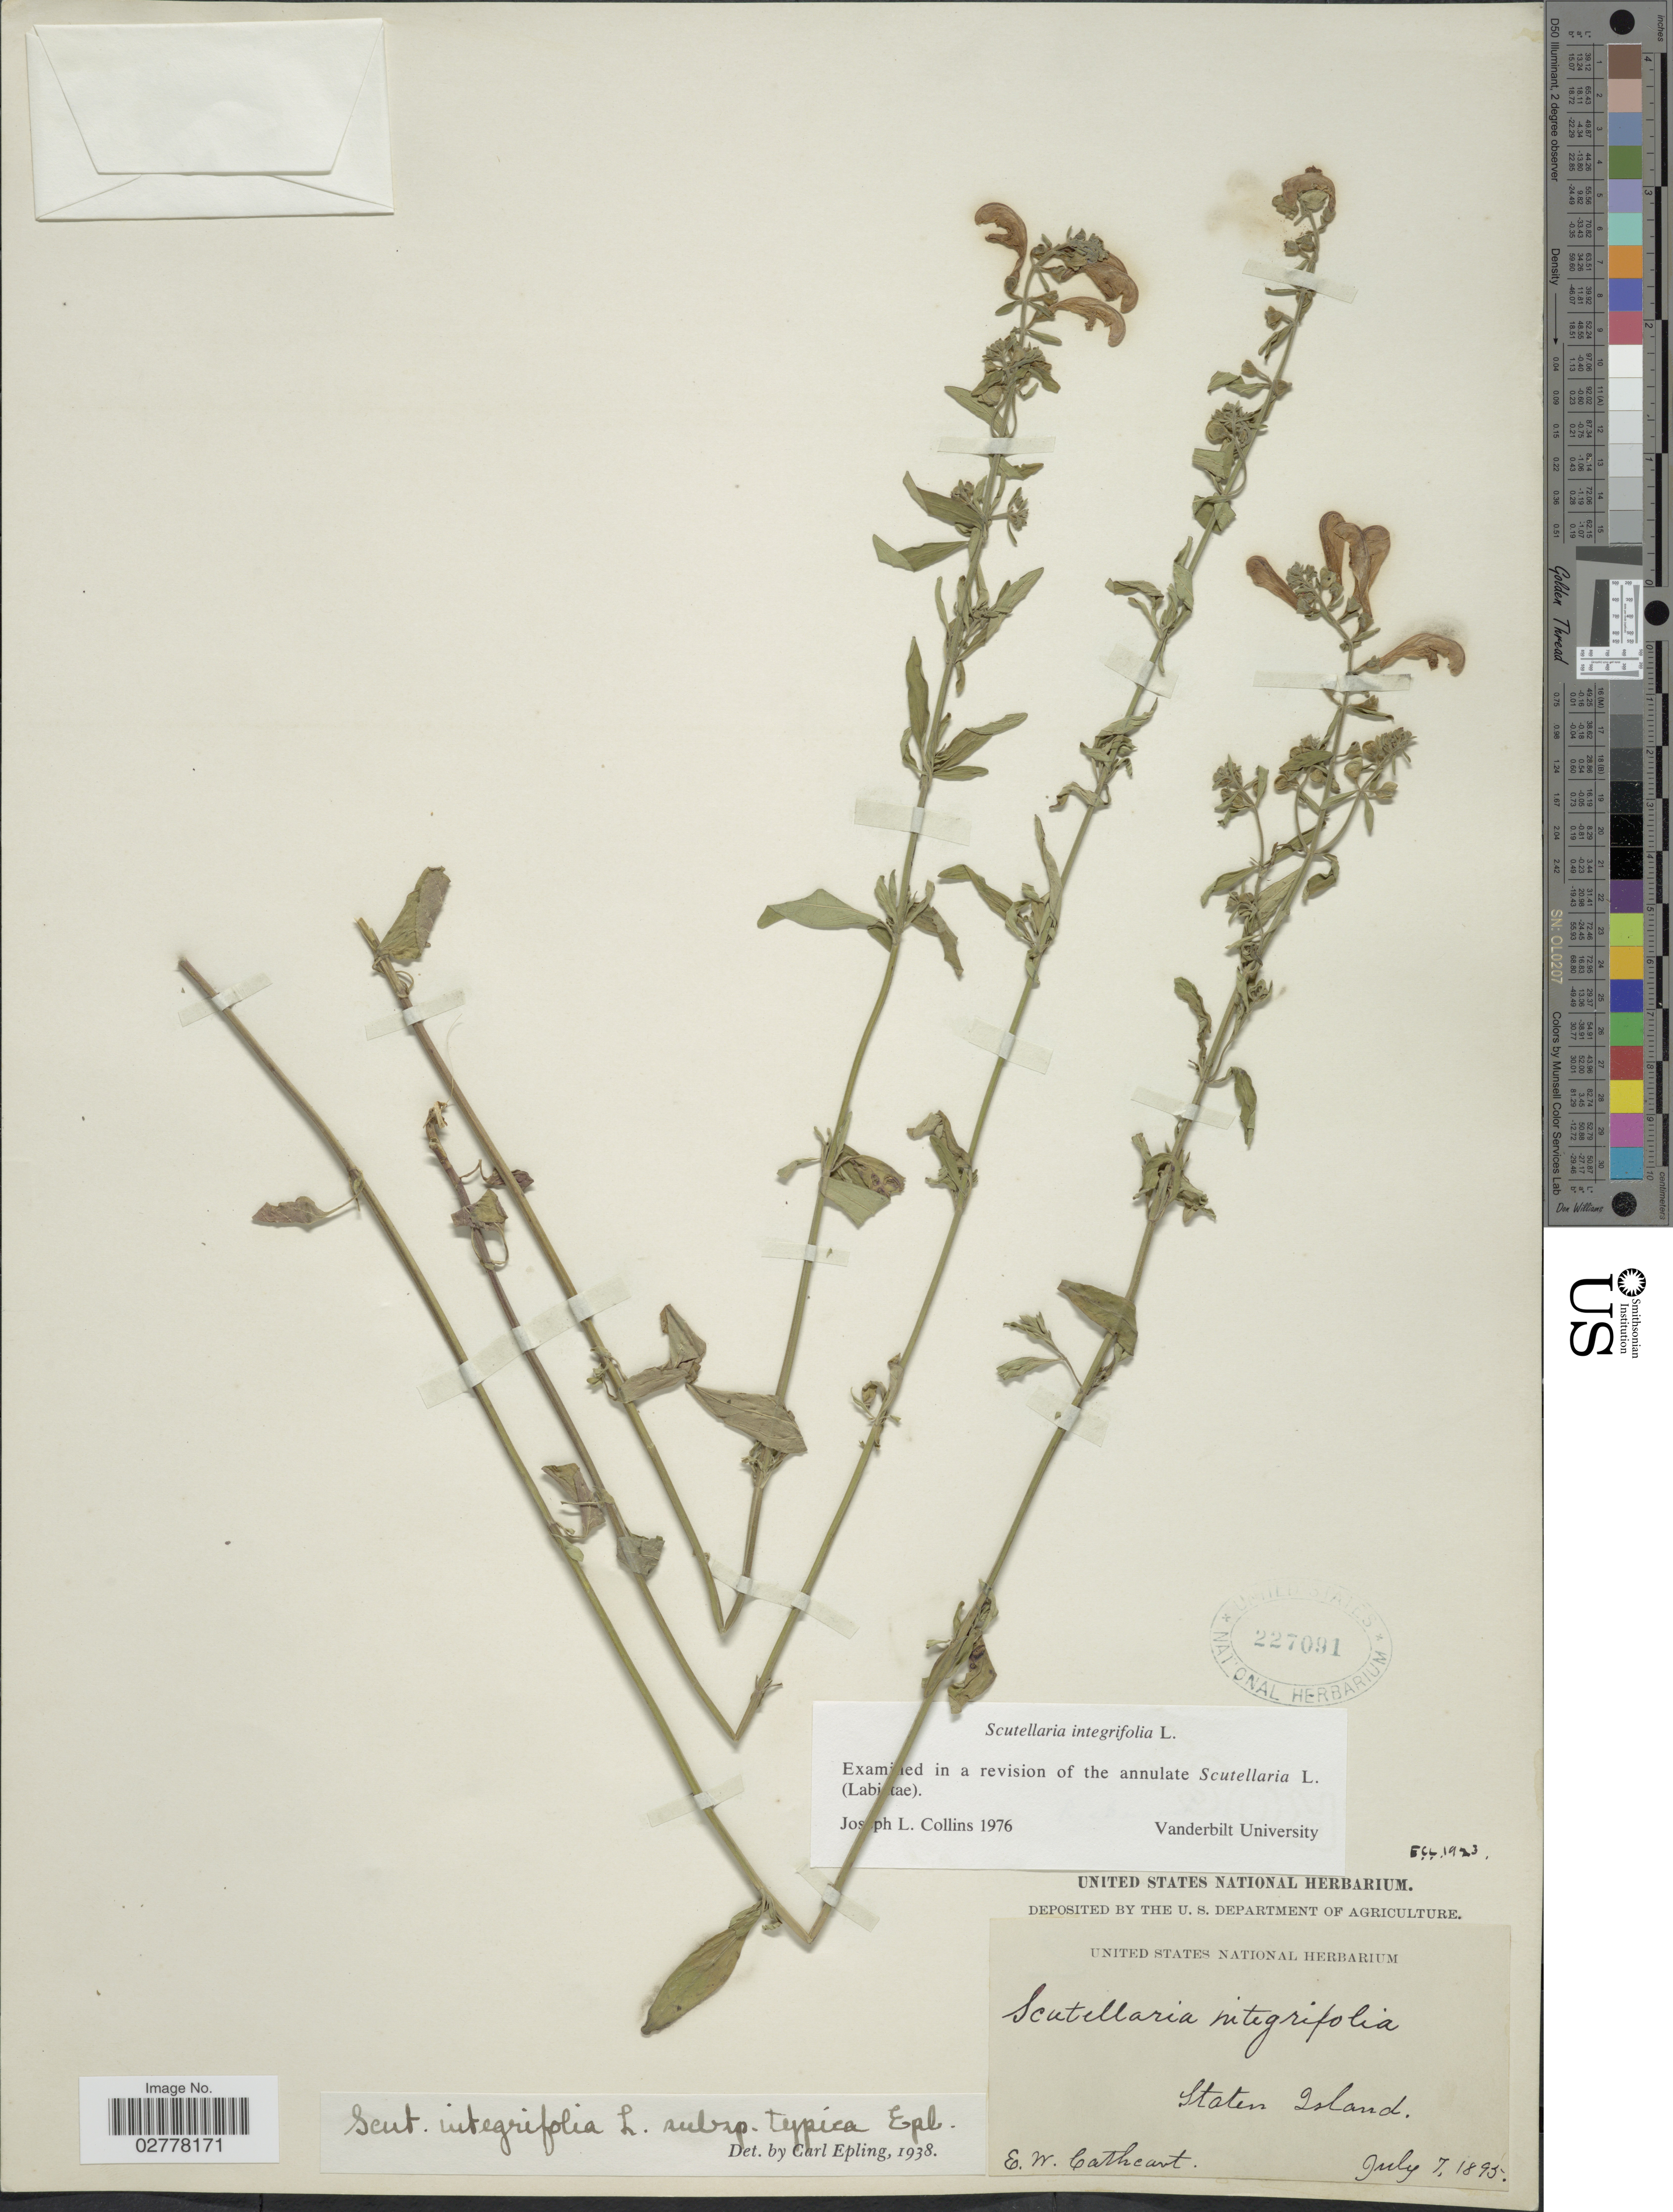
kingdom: Plantae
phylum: Tracheophyta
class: Magnoliopsida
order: Lamiales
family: Lamiaceae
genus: Scutellaria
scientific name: Scutellaria integrifolia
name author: L.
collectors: E. Cathcart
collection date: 1895-07-07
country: United States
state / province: New York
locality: Staten Island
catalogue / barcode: US 227091